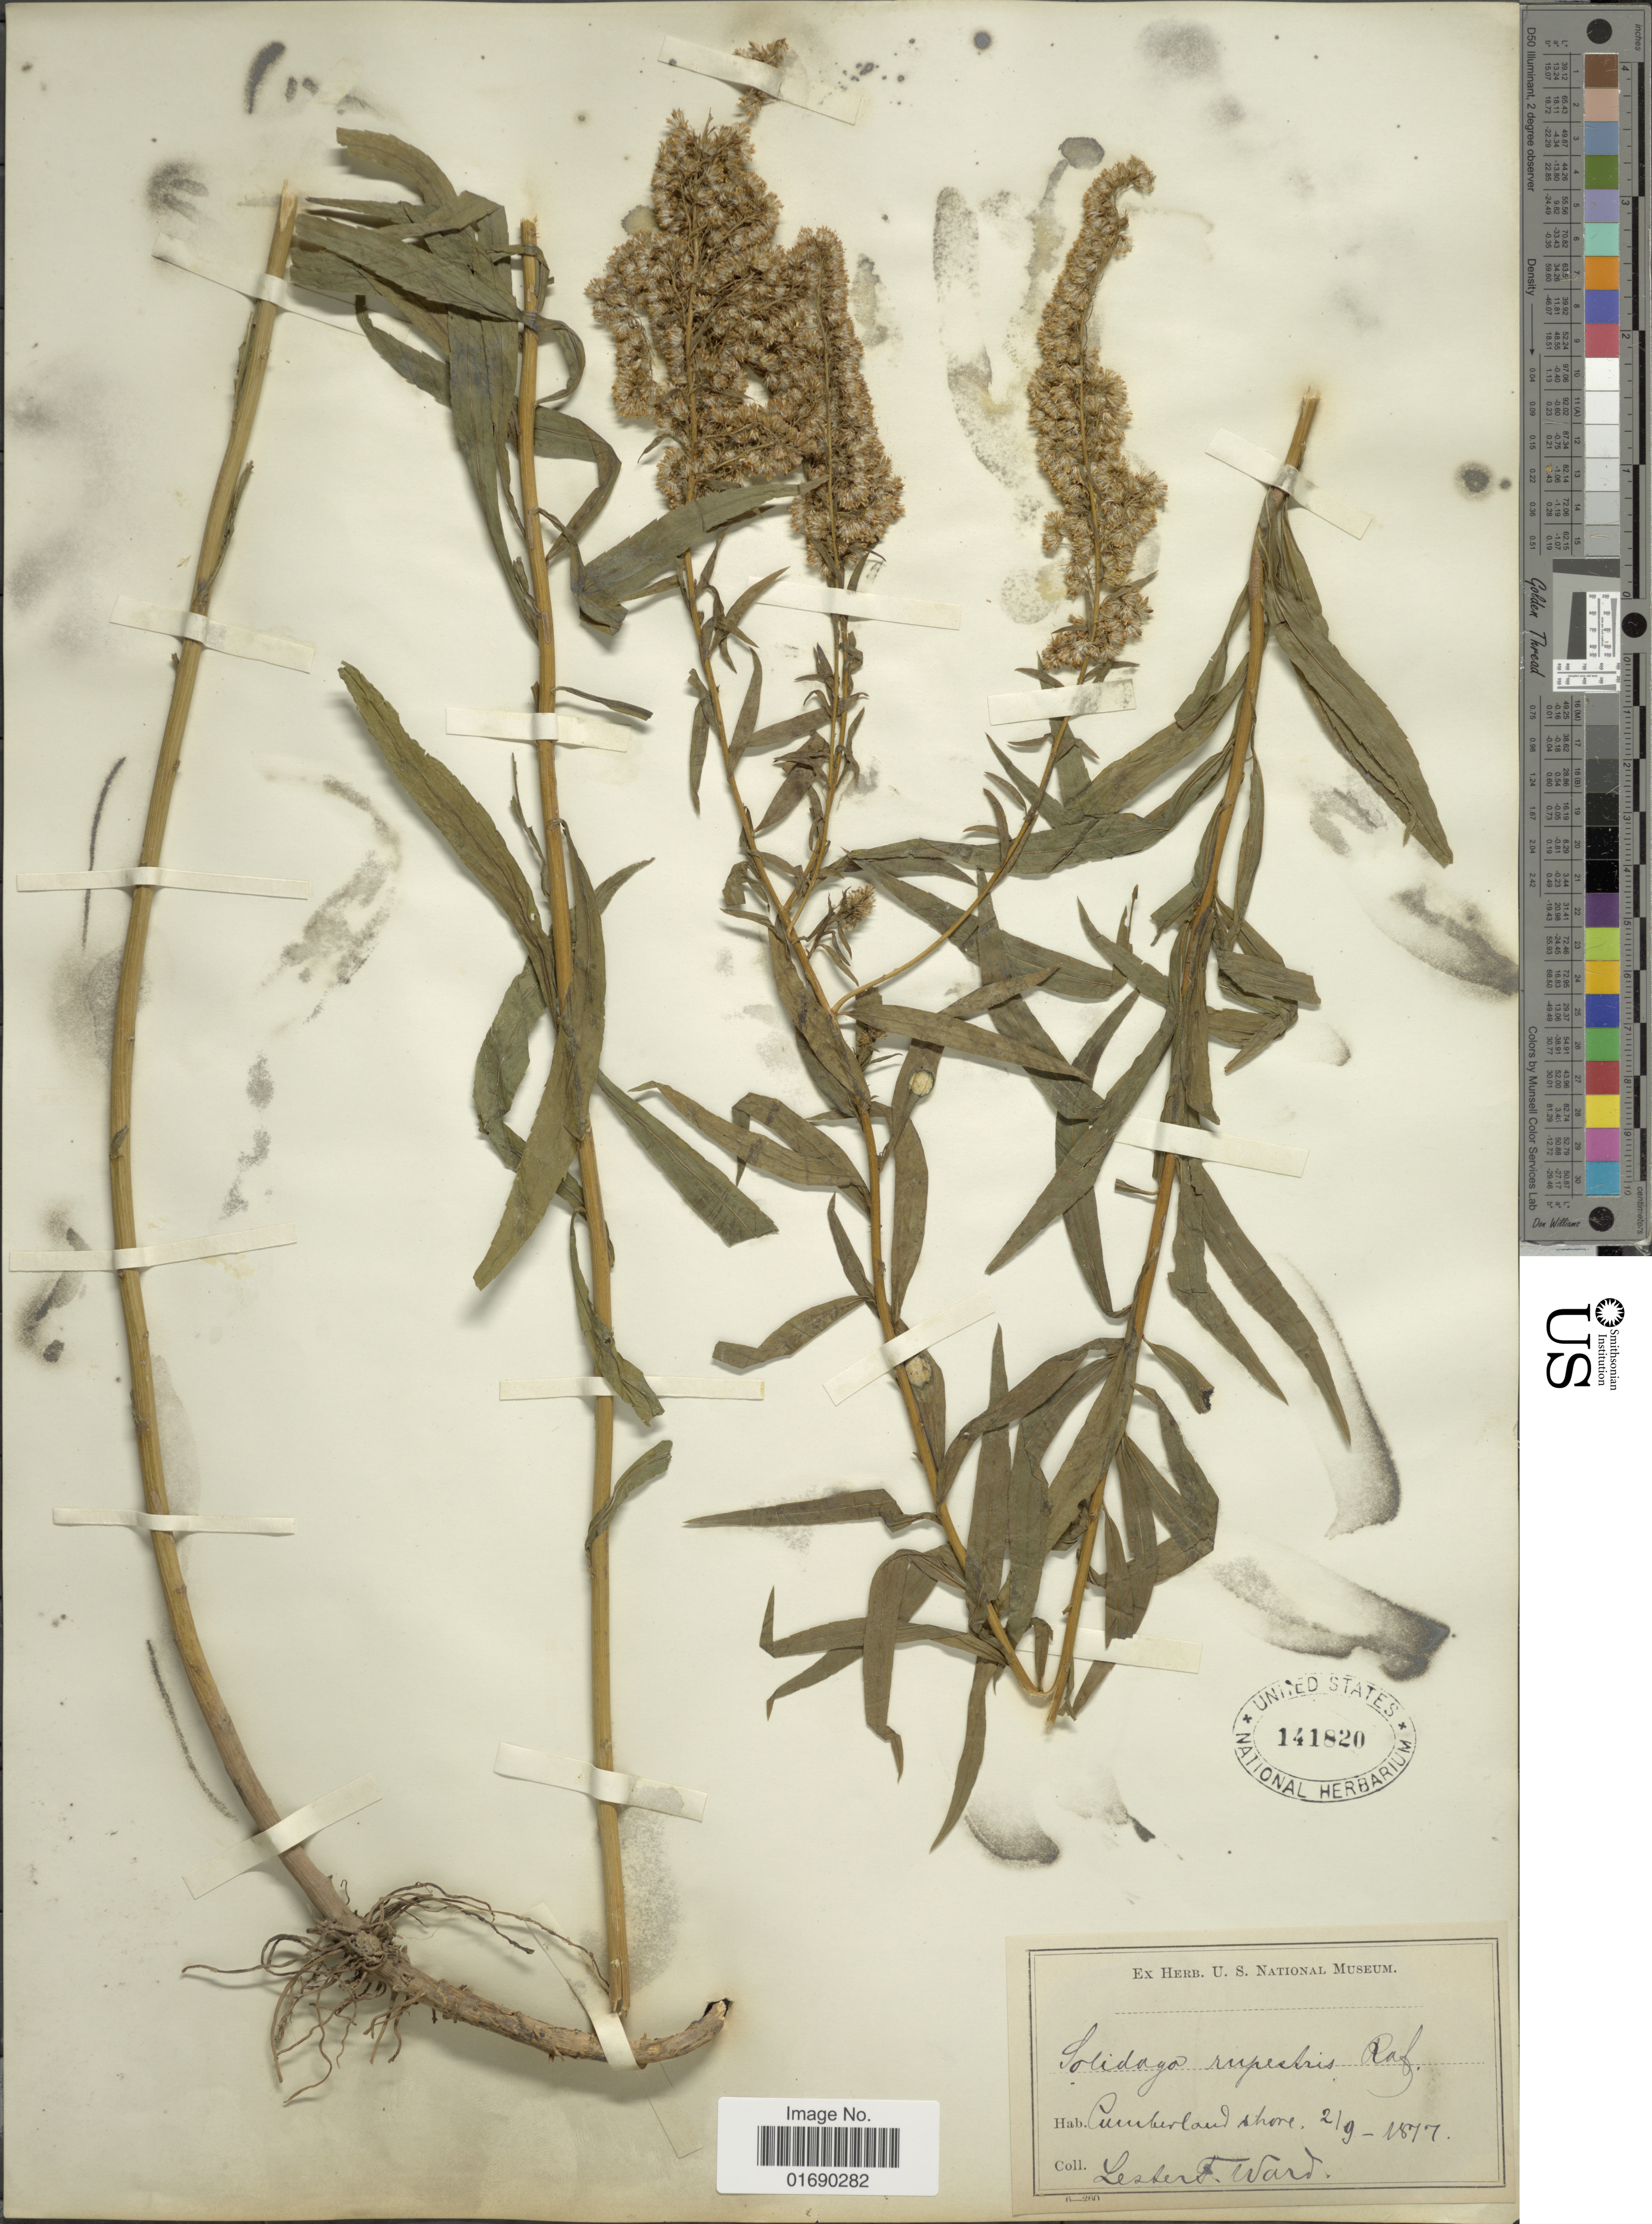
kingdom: Plantae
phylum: Tracheophyta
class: Magnoliopsida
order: Asterales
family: Asteraceae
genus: Solidago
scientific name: Solidago rupestris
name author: Raf.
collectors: L. F. Ward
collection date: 1877-09-02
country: United States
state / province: Kentucky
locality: Cumberland shore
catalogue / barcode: US 141820